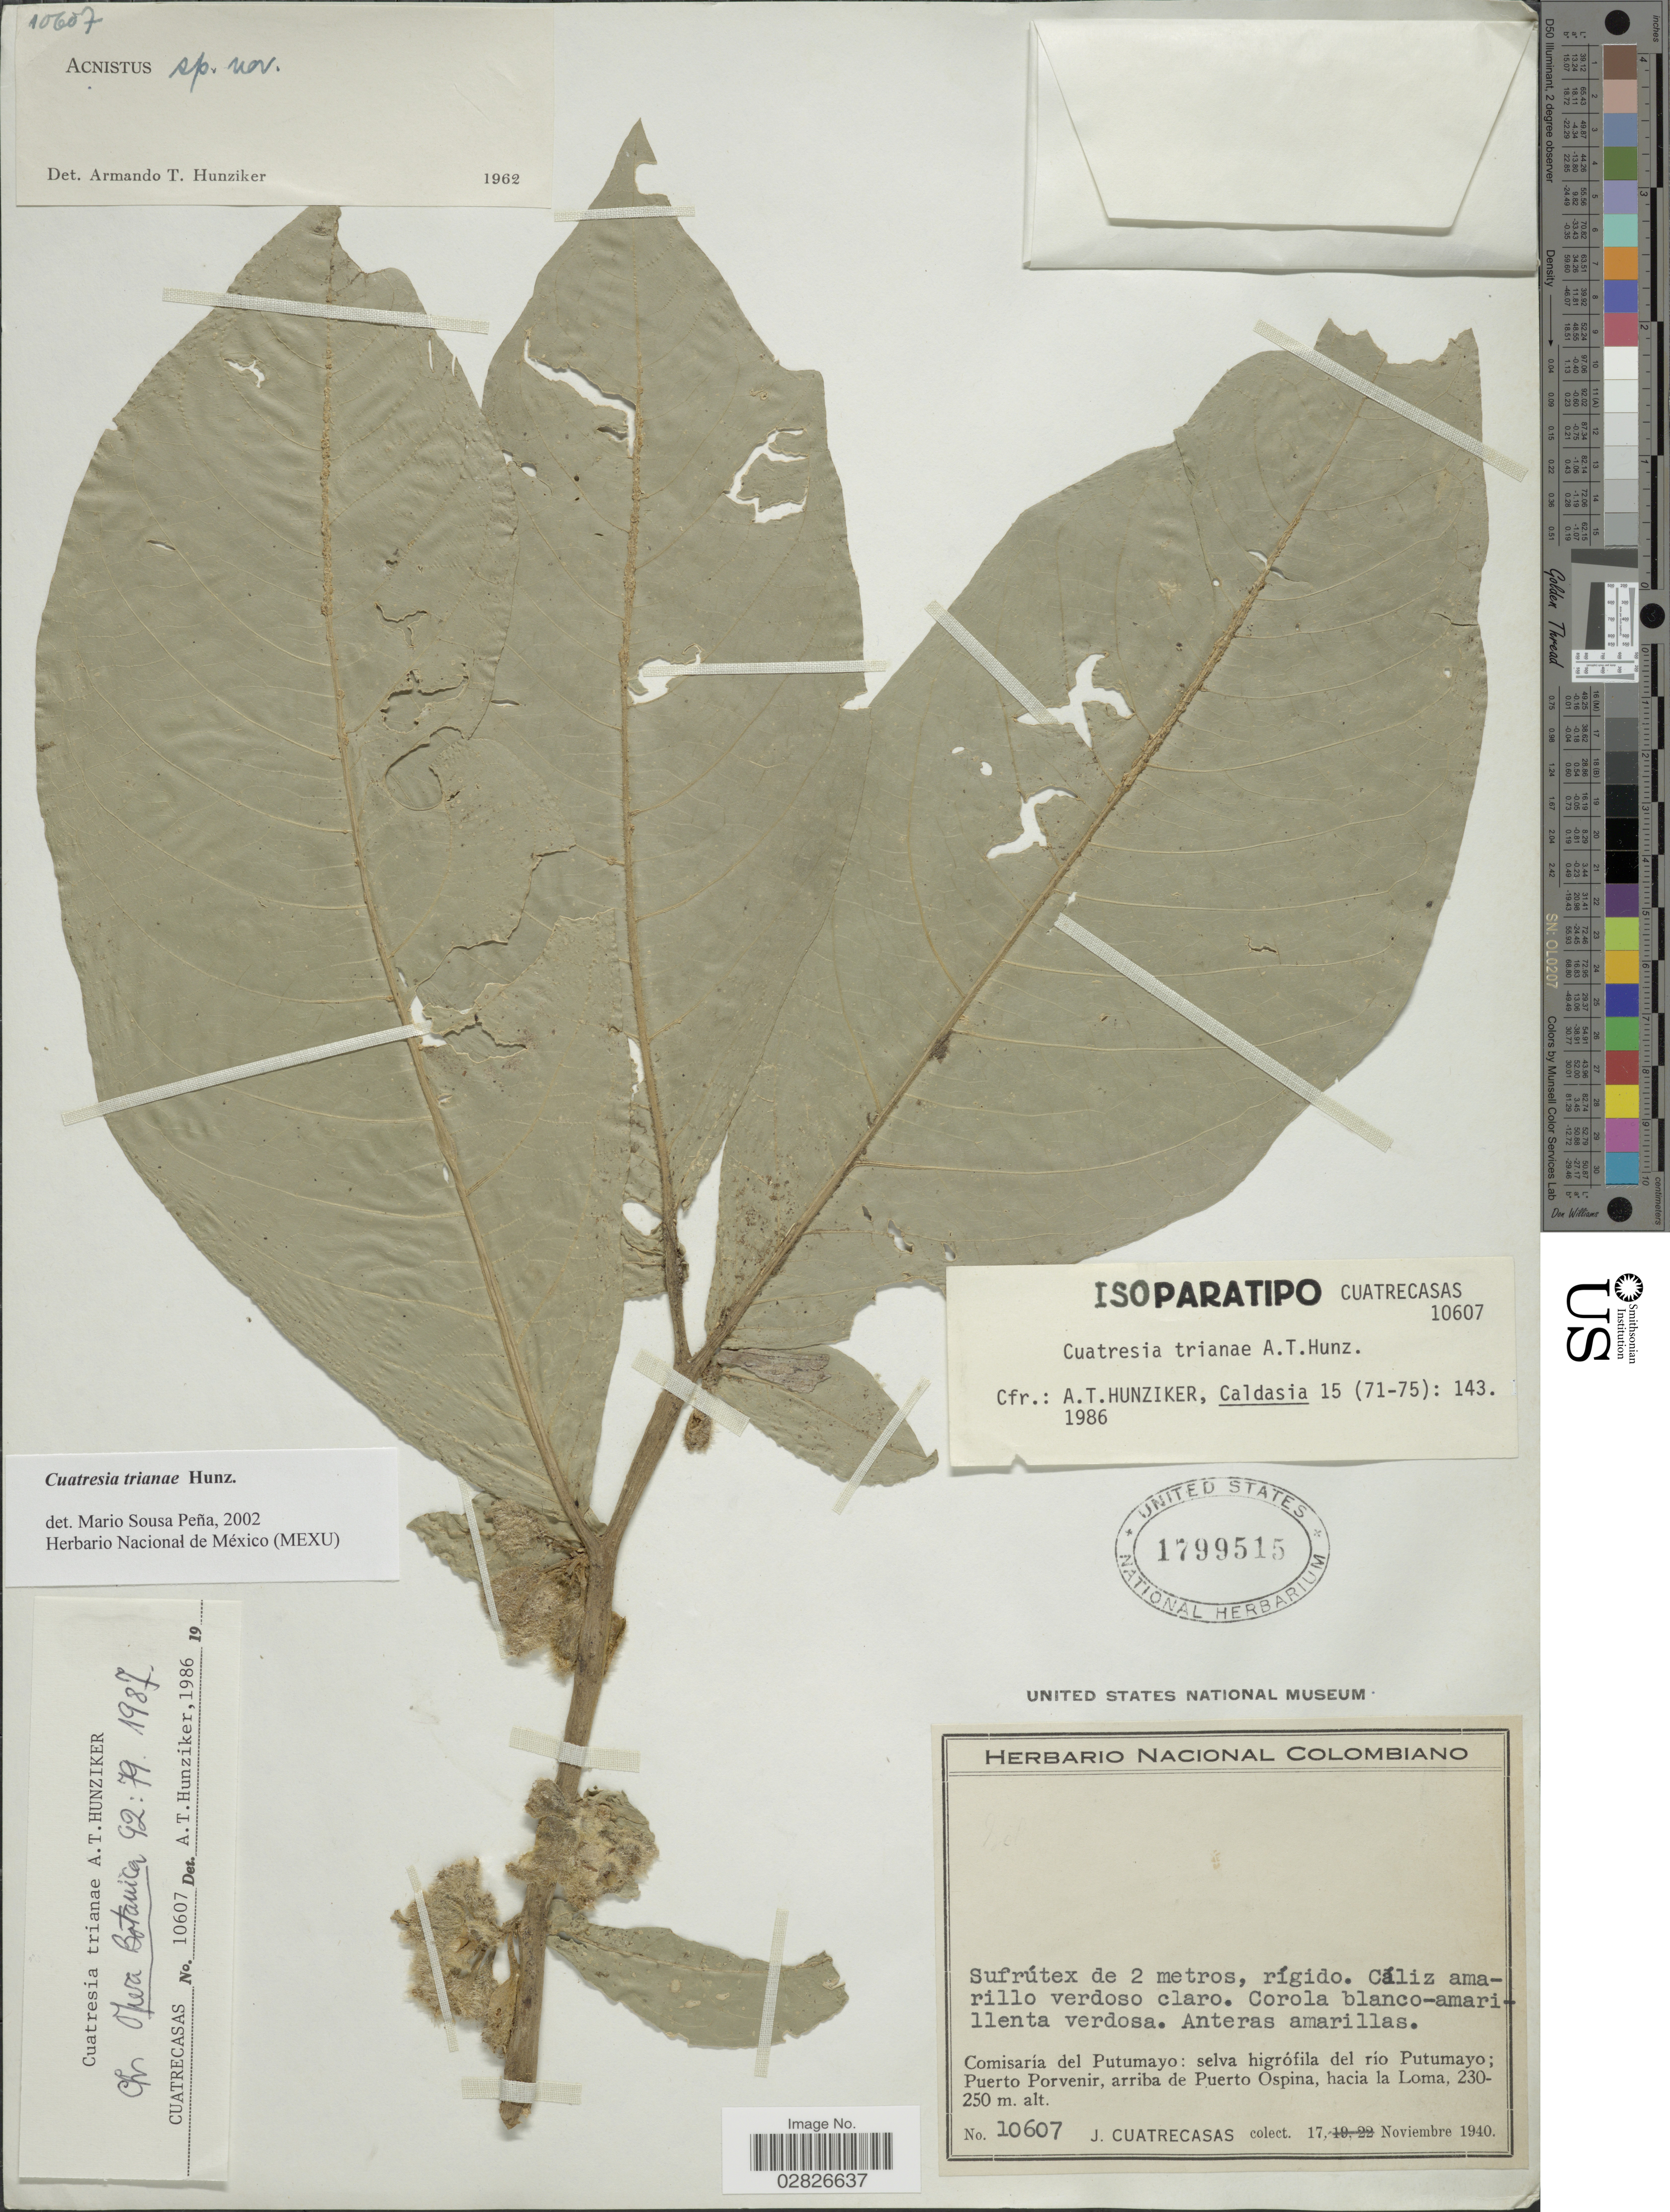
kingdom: Plantae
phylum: Tracheophyta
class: Magnoliopsida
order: Solanales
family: Solanaceae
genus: Cuatresia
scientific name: Cuatresia trianae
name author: Hunz.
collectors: J. Cuatrecasas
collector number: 10607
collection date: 1940-11-17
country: Colombia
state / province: Putumayo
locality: Comisaría del Putumayo, selva higrófila del río Putumayo, Puerto Porvenir, arriba de Puerto Ospina, hacia la Loma.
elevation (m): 230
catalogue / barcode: US 1799515